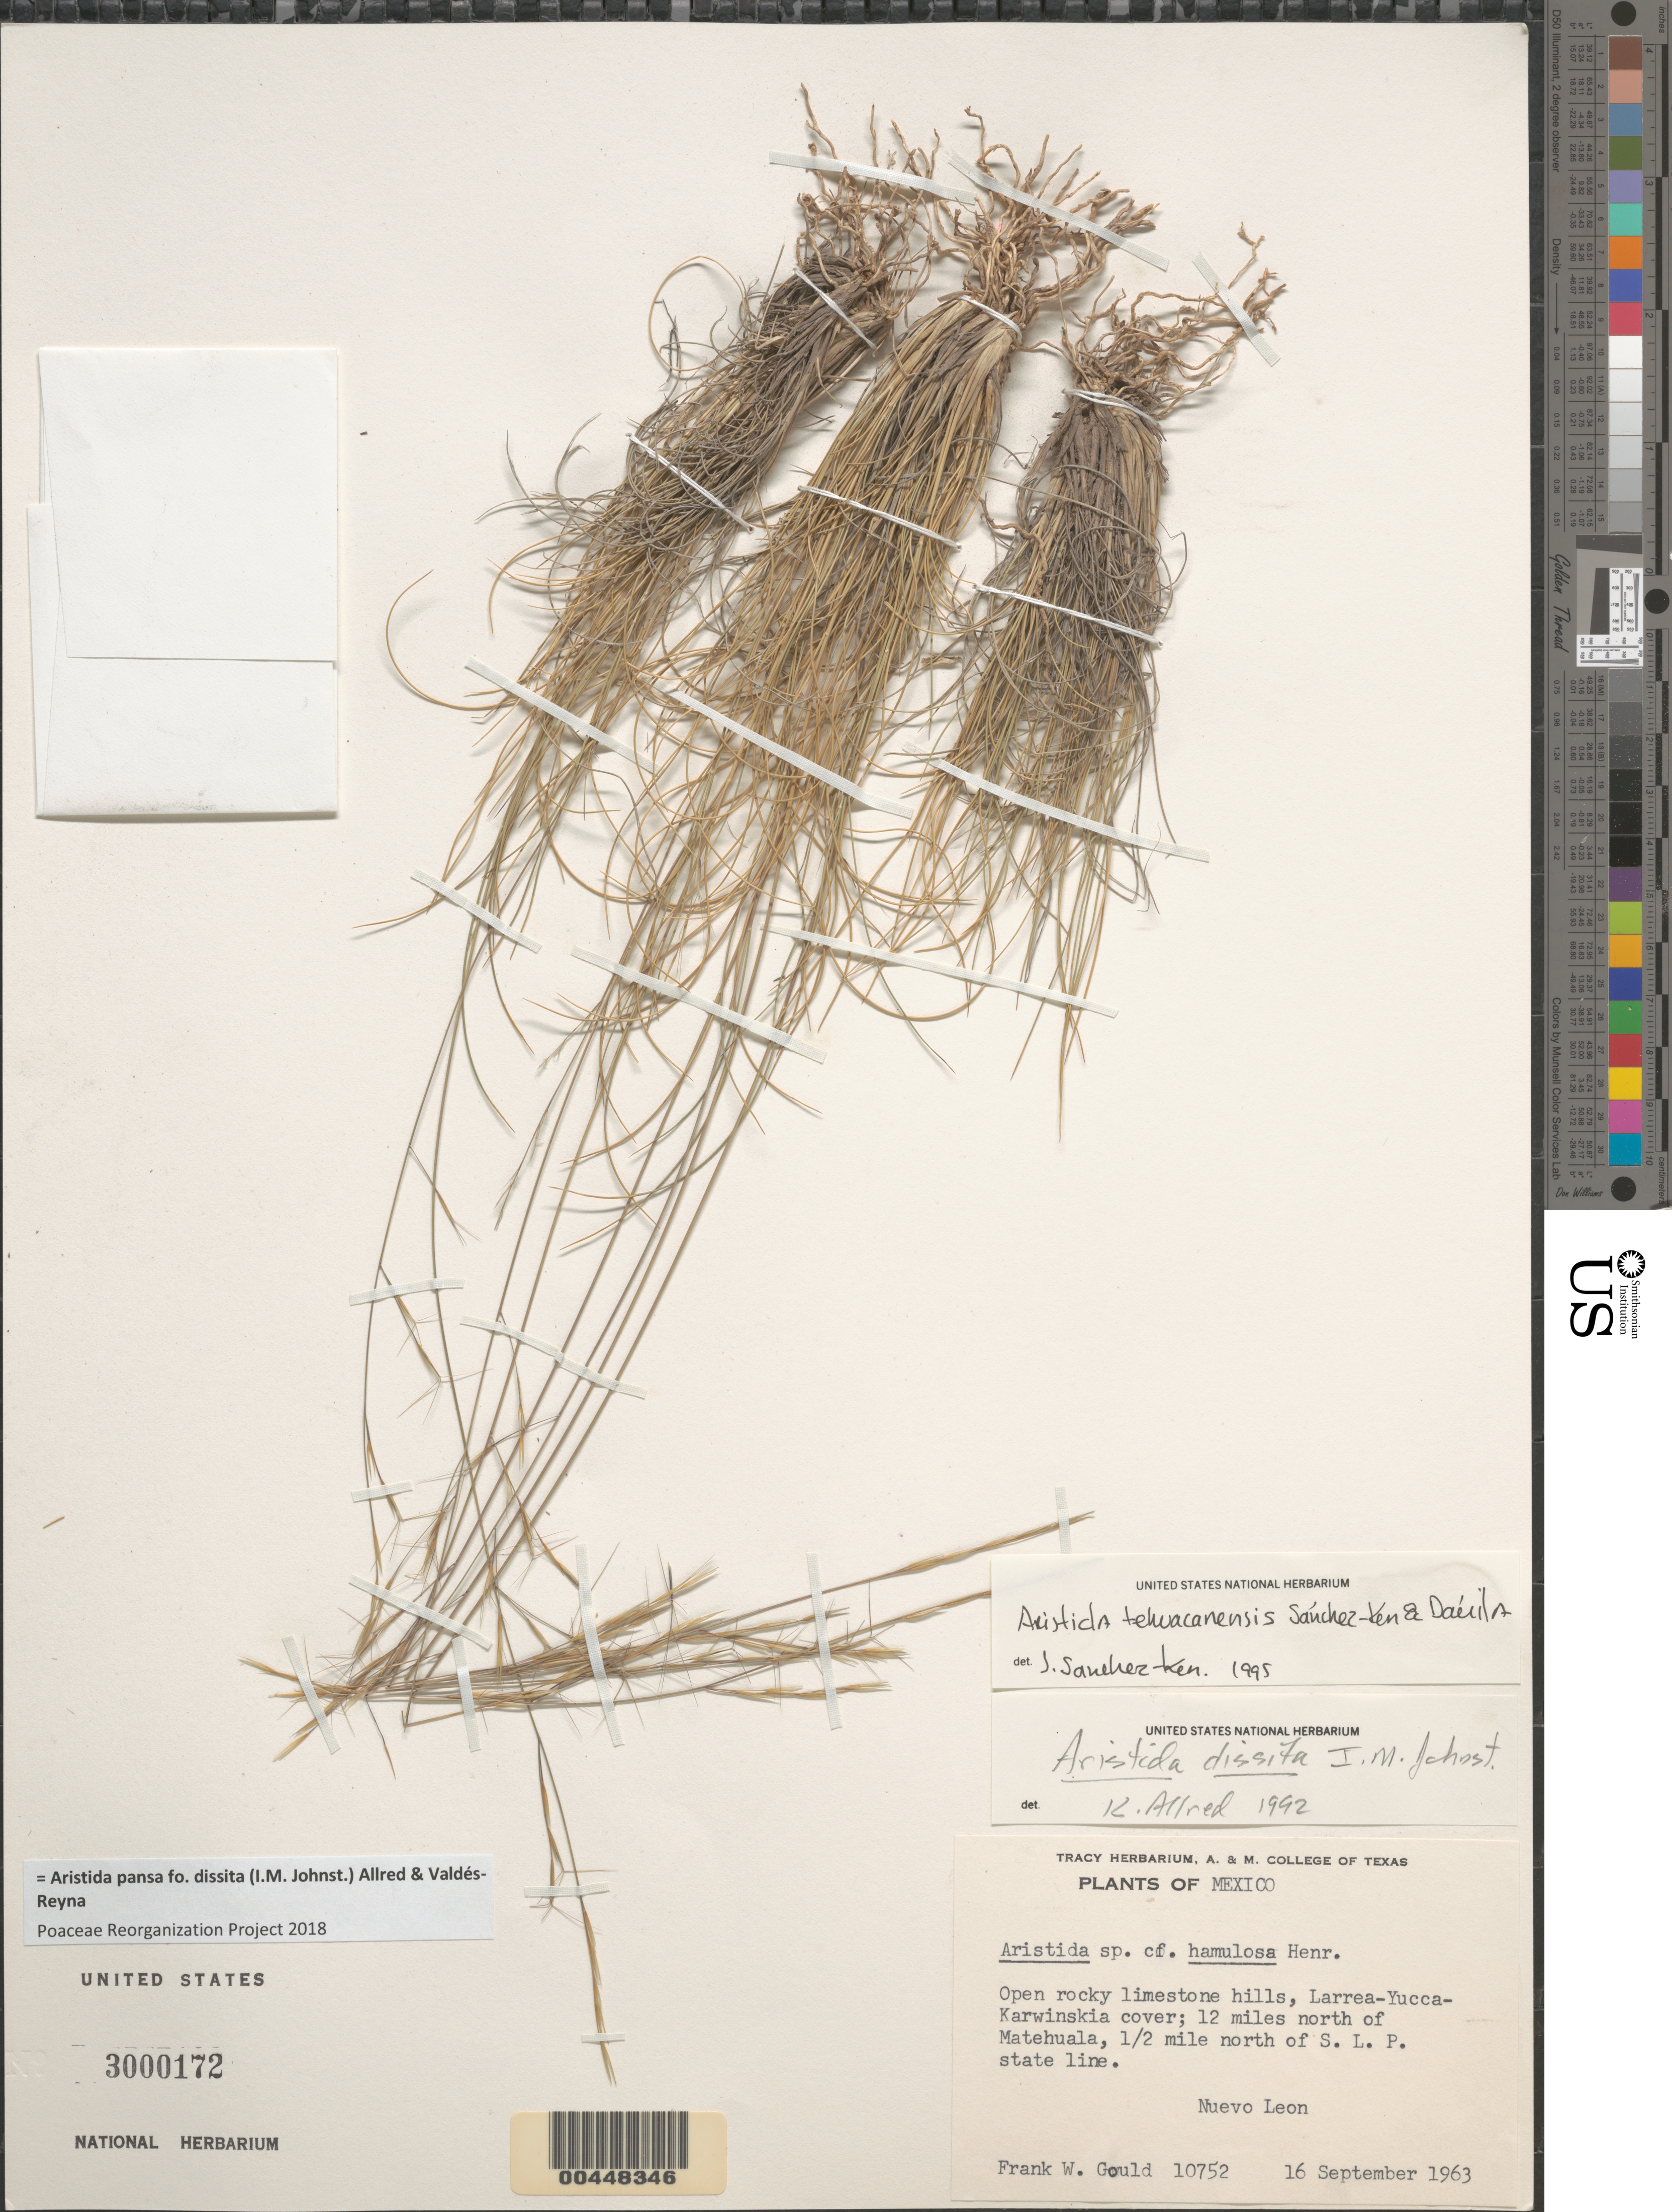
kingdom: Plantae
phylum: Tracheophyta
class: Liliopsida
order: Poales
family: Poaceae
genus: Aristida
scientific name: Aristida pansa f. dissita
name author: (I.M. Johnst.) Allred & Valdés-Reyna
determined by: Poaceae Reorganization Project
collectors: F. W. Gould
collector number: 10752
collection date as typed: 16 Sep 1963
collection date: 1963-09-16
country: Mexico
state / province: Nuevo Leon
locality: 12 mi N of Matehuala, .5 mi N of San Luis Potosi state line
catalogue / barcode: US 3000172